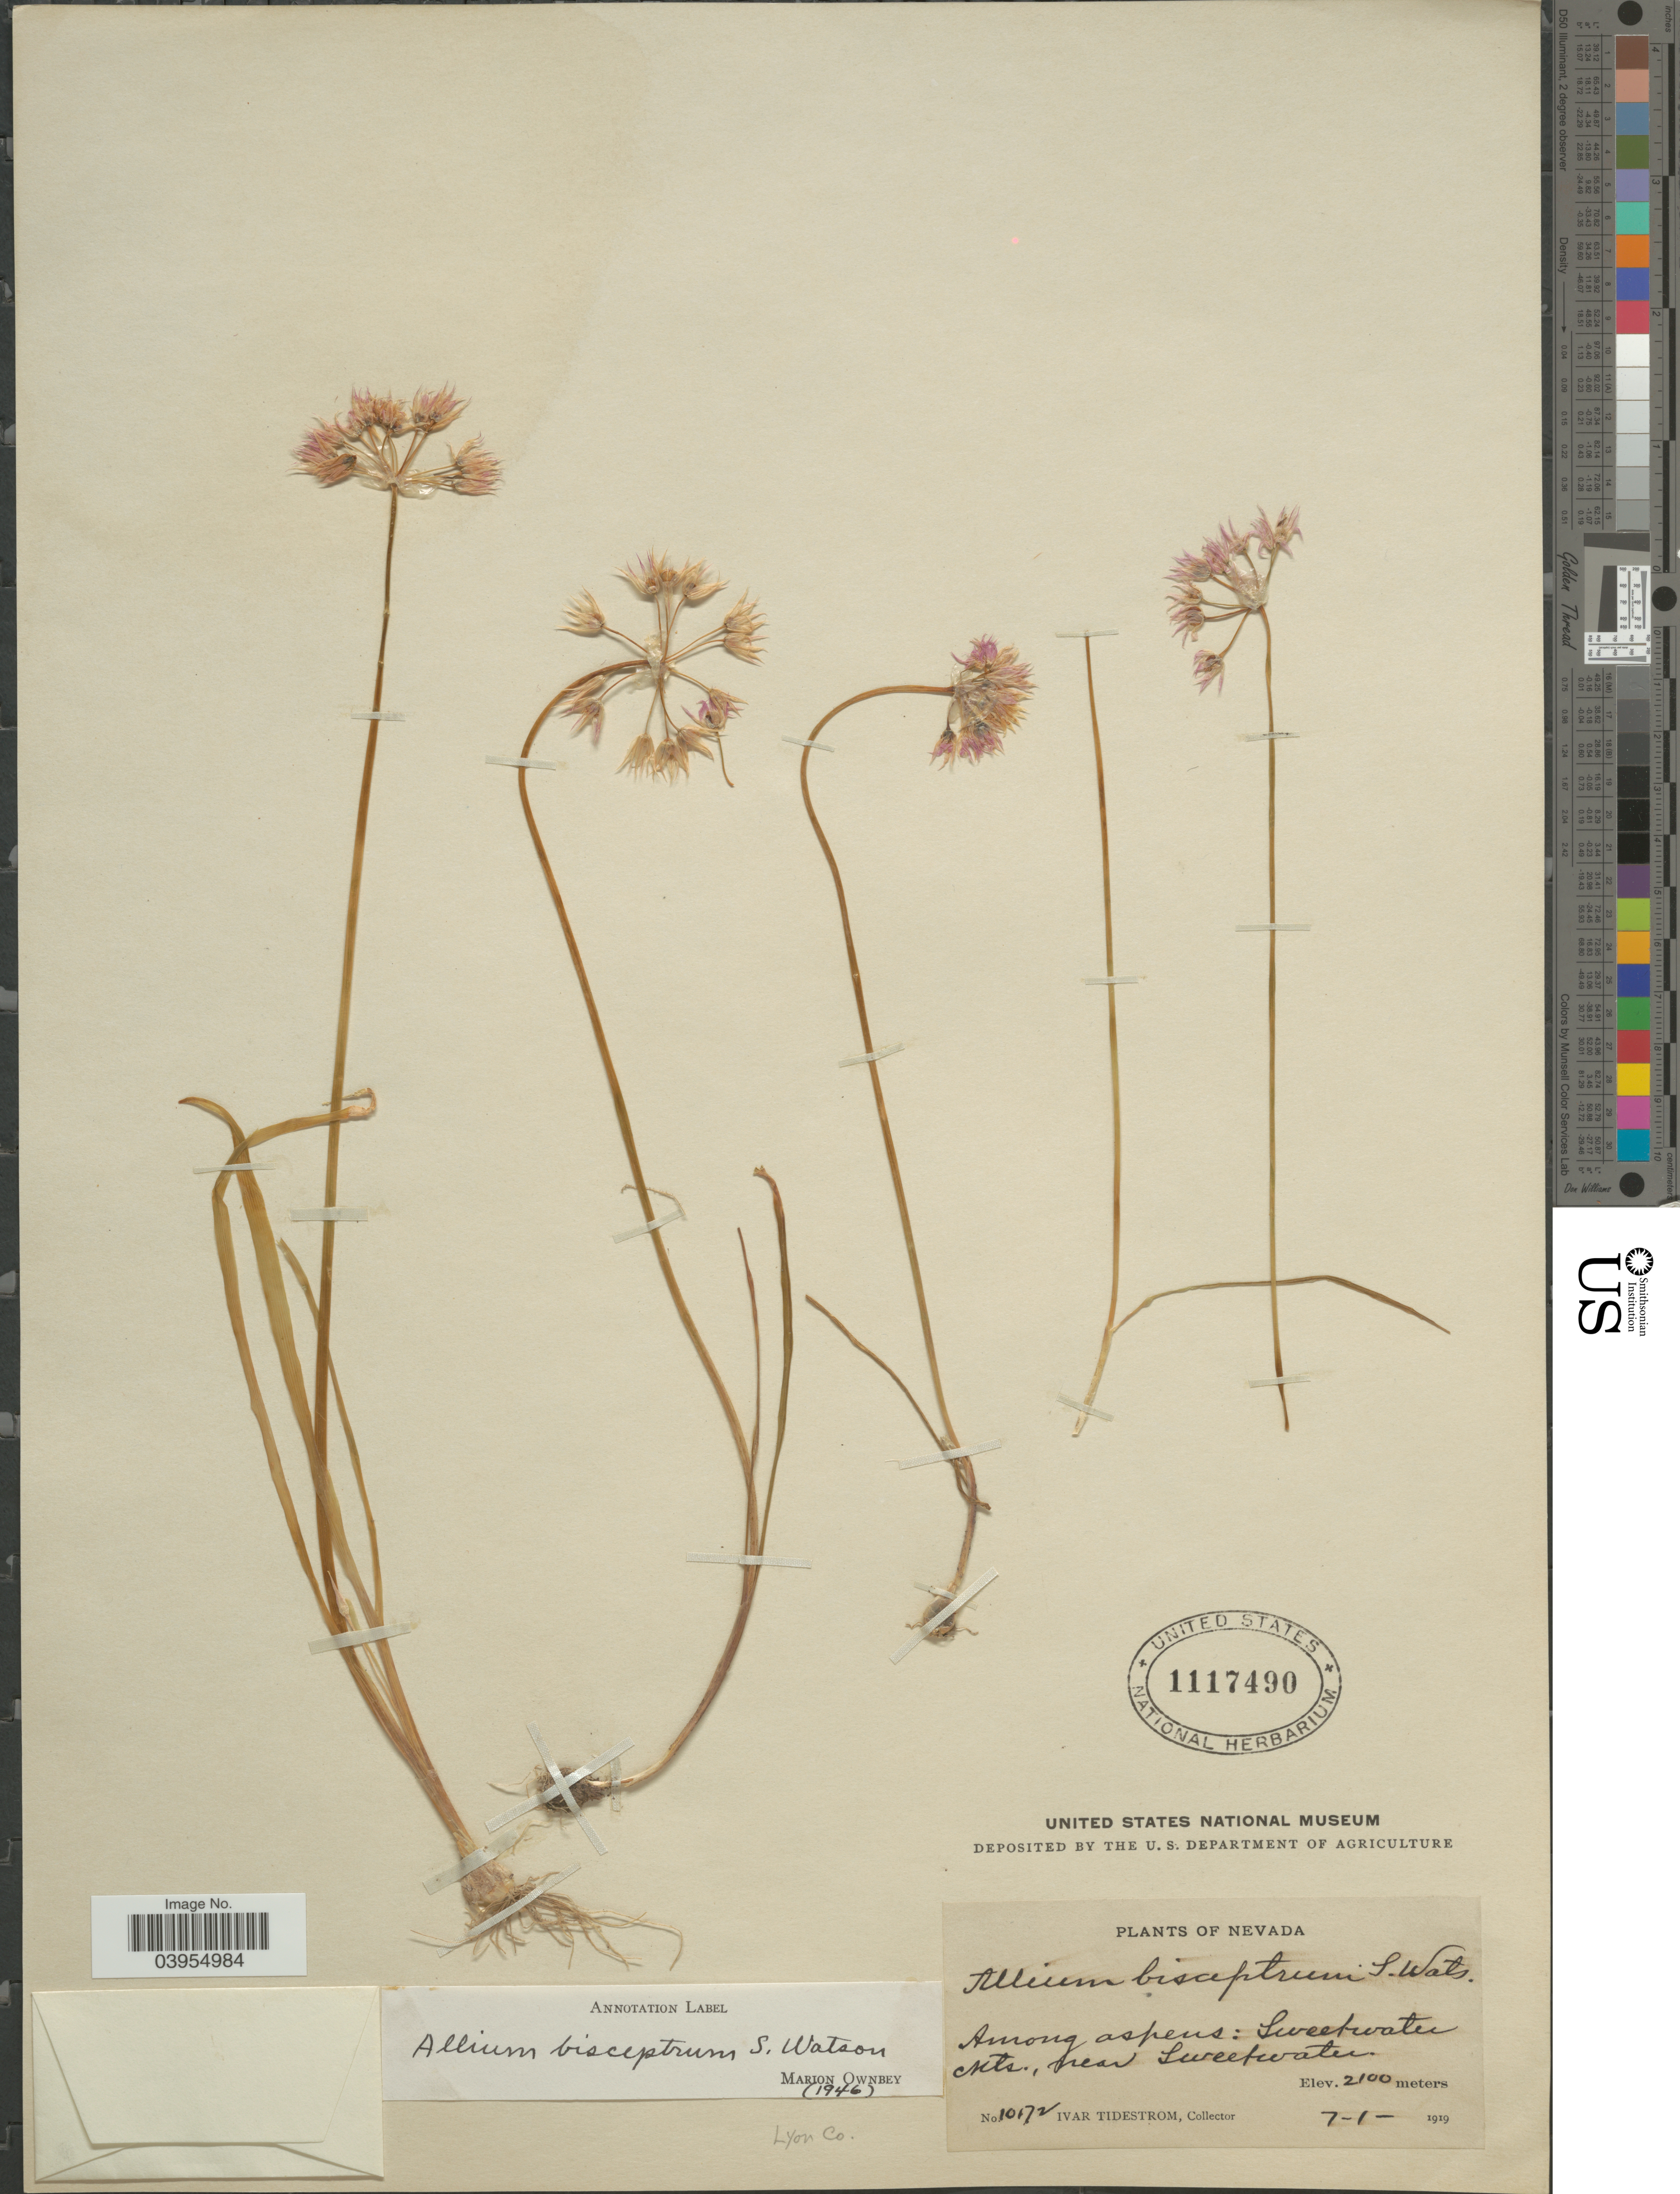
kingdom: Plantae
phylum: Tracheophyta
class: Liliopsida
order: Asparagales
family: Amaryllidaceae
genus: Allium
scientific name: Allium bisceptrum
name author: S. Watson in C. King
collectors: I. F. Tidestrom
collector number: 10172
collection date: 1919-07-01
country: United States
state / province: Nevada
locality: Among aspens: Sweetwater Mts., near Sweetwater. Lyon Co.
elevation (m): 2100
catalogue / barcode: US 1117490